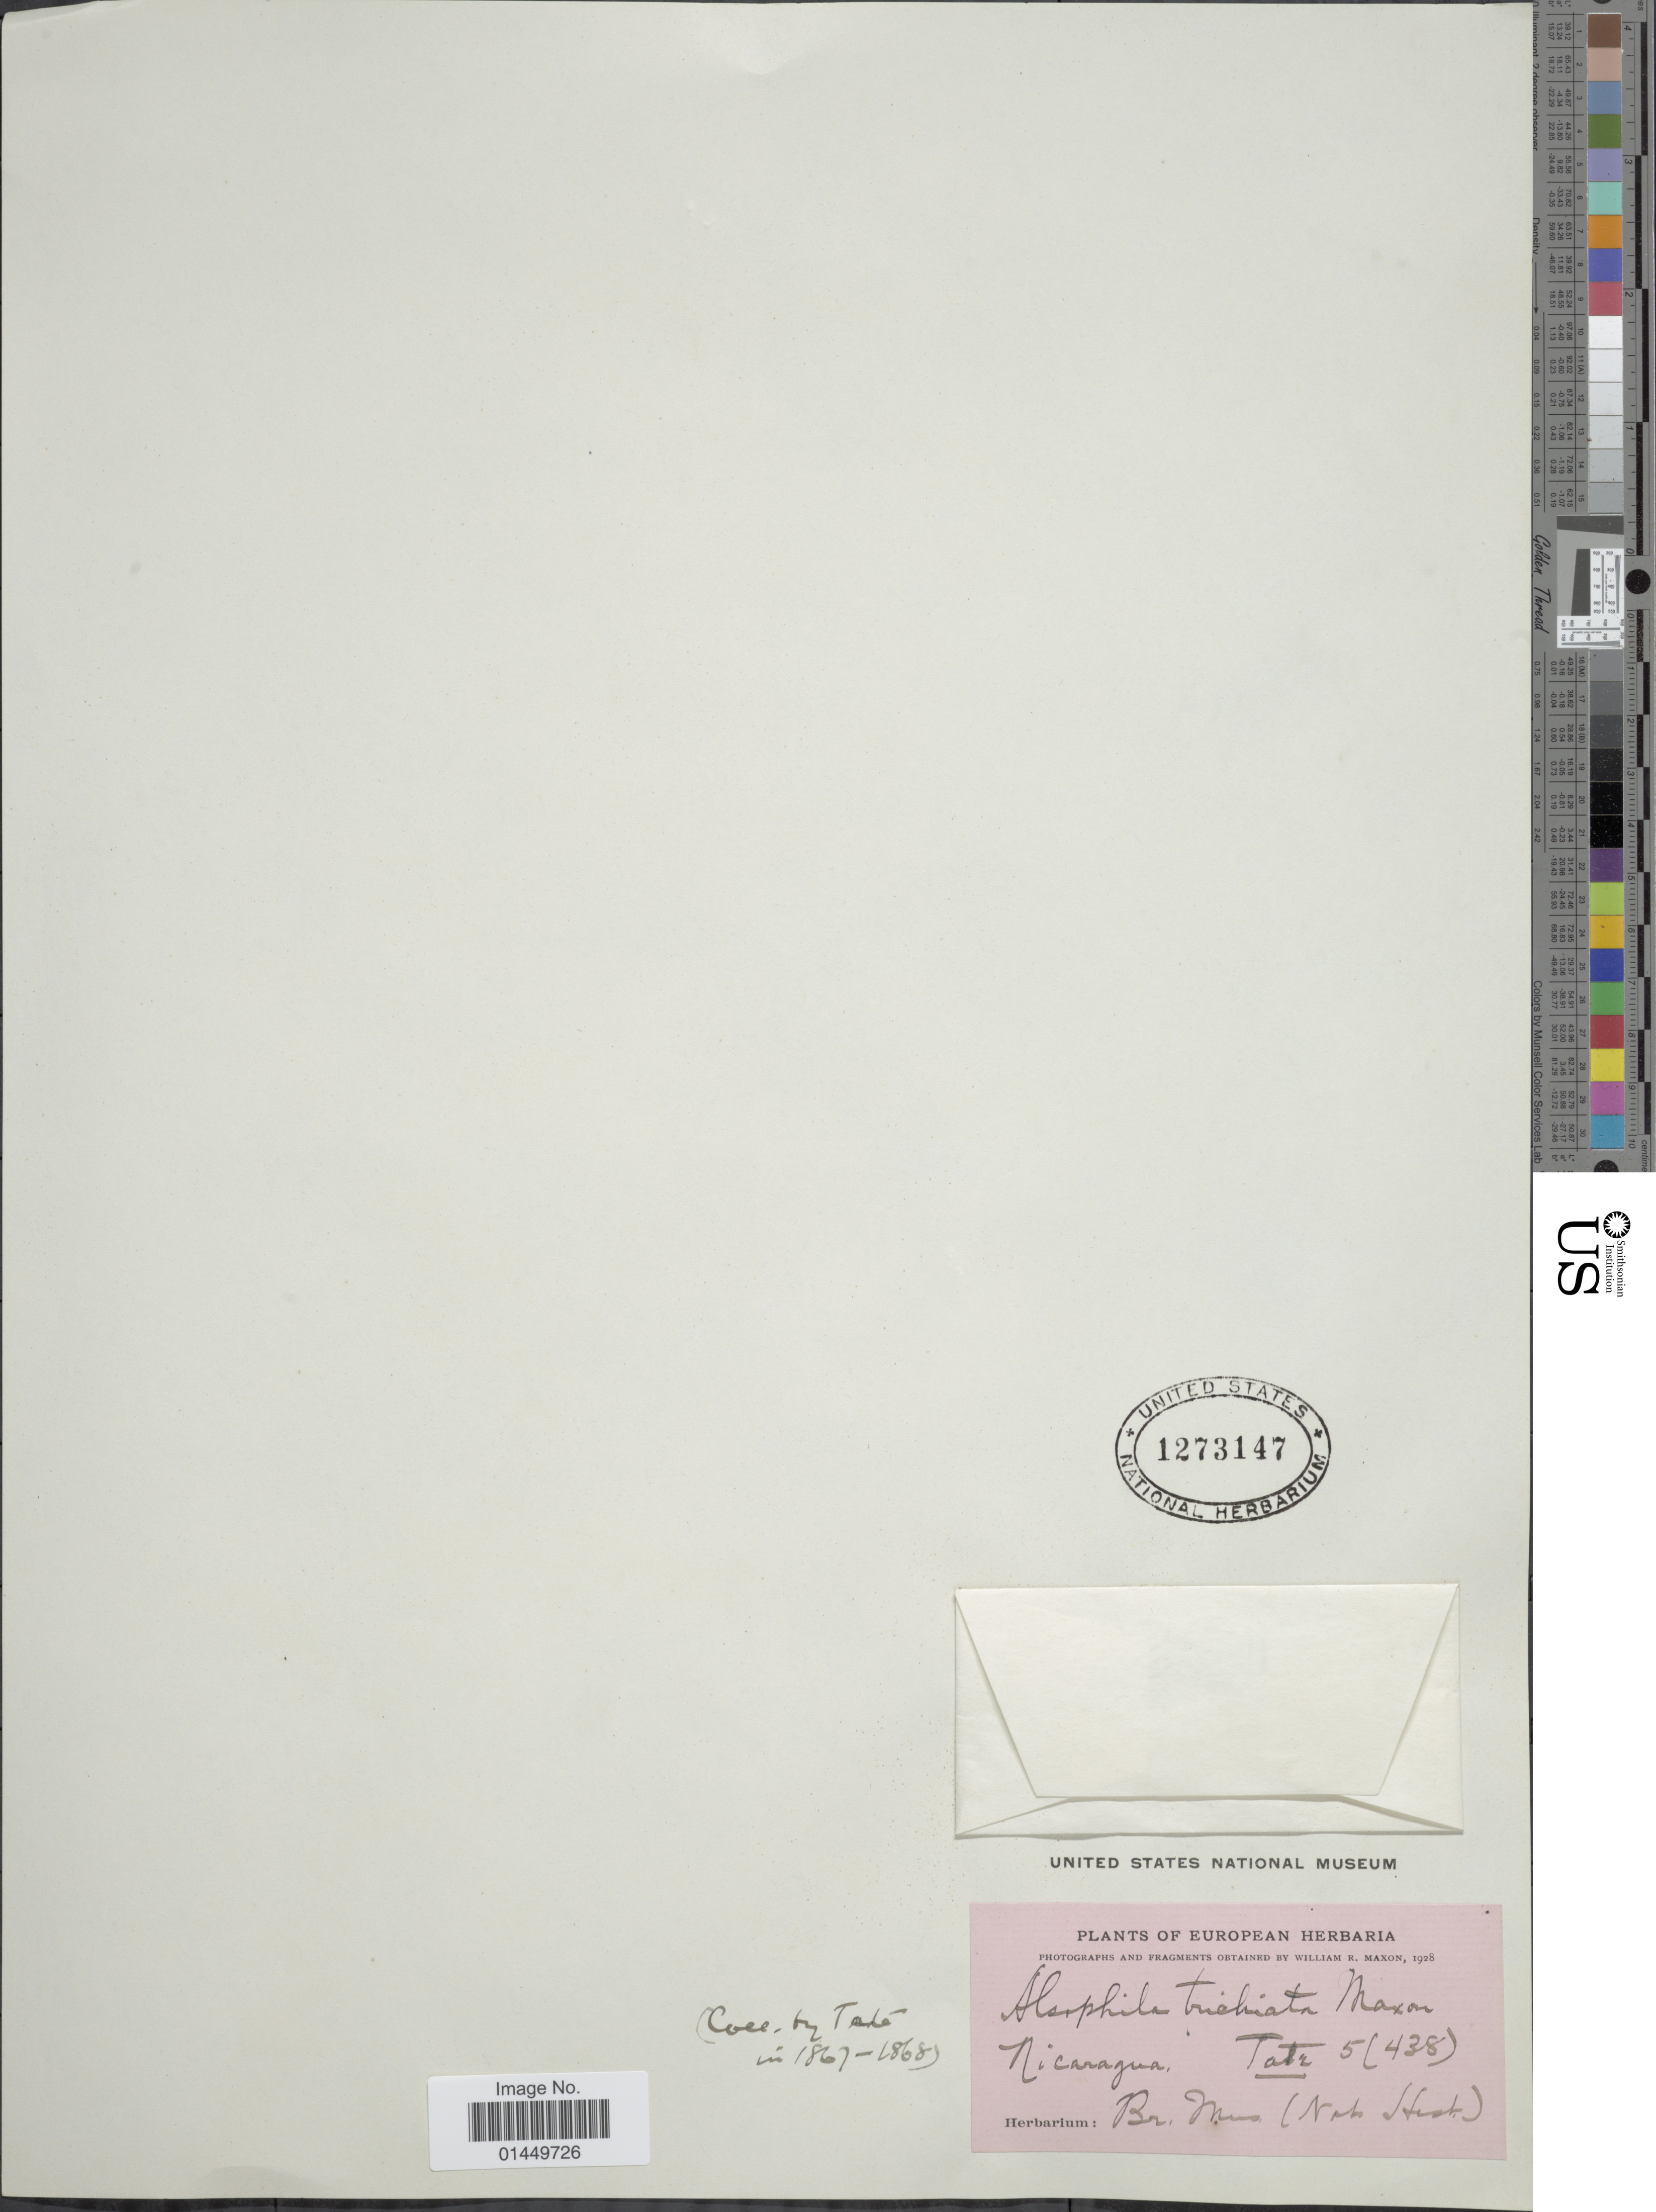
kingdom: Plantae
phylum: Tracheophyta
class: Polypodiopsida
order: Cyatheales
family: Cyatheaceae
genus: Cyathea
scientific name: Cyathea trichiata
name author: (Maxon) Domin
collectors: Tate, --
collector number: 5 (438)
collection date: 1928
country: Nicaragua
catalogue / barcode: US 1273147